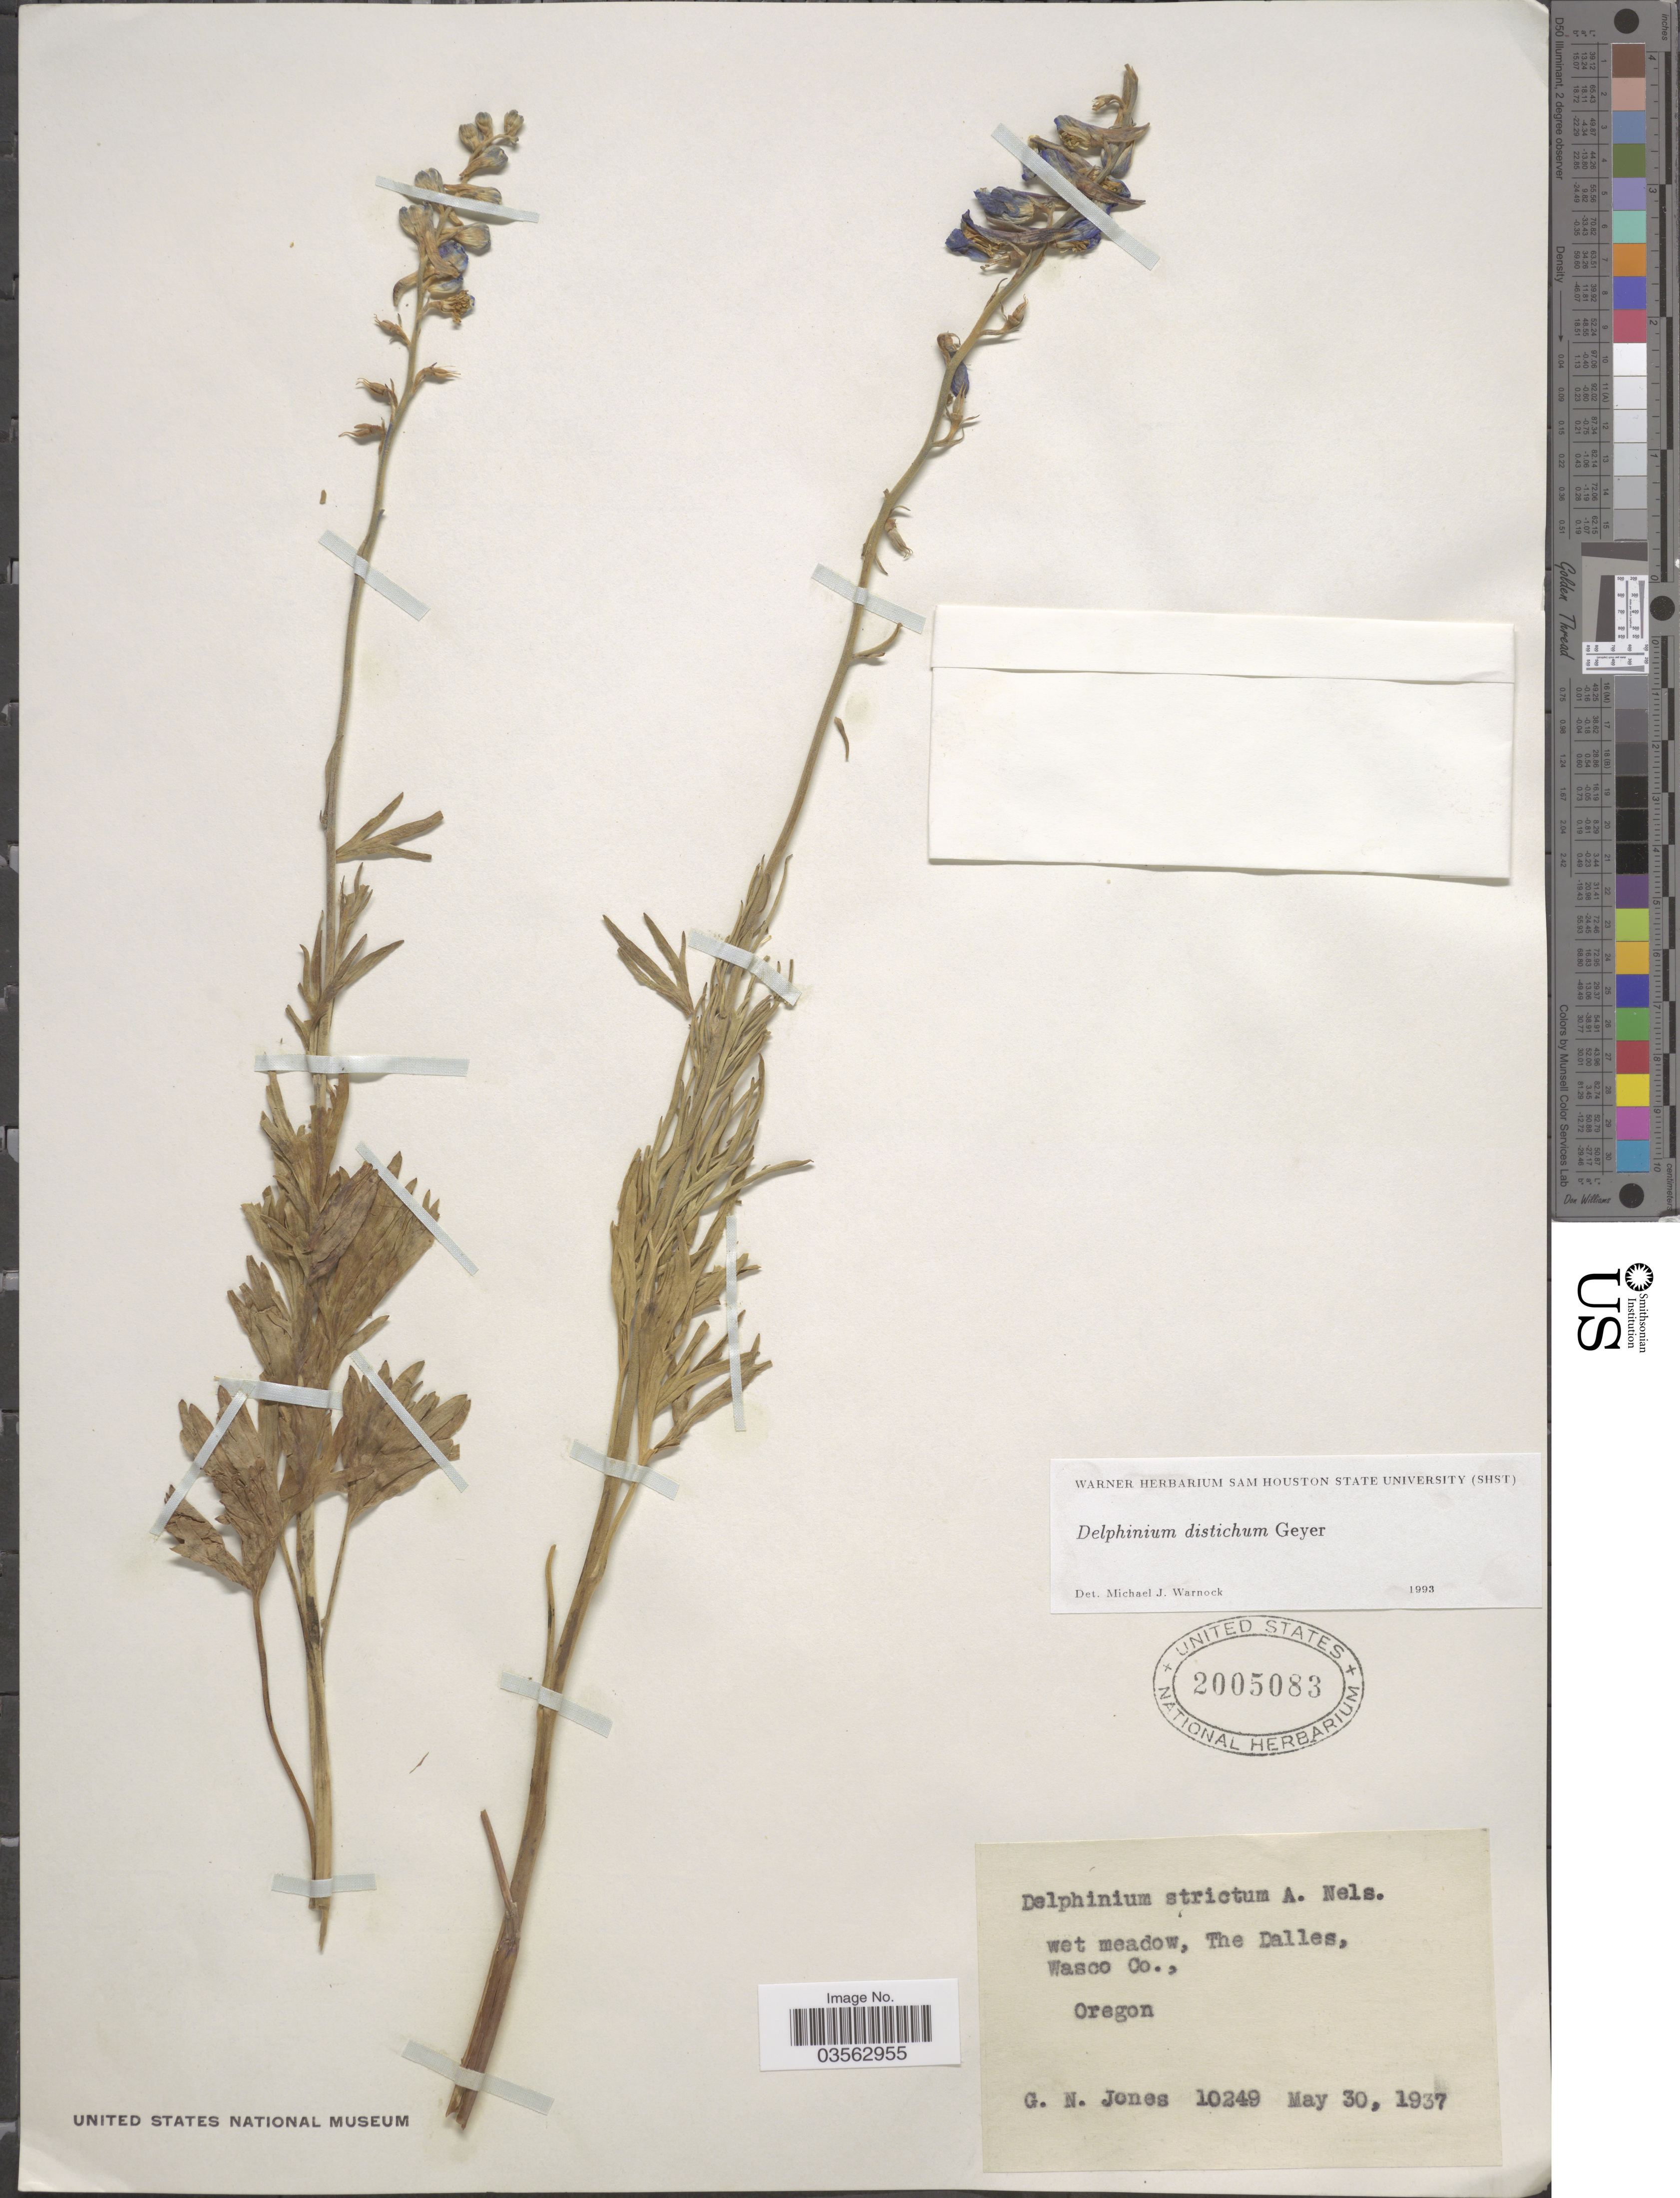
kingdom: Plantae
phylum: Tracheophyta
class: Magnoliopsida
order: Ranunculales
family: Ranunculaceae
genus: Delphinium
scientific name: Delphinium distichum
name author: Geyer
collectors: G. N. Jones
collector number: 10249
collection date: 1937-05-30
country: United States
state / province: Oregon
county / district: Wasco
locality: The Dalles, Wasco Co.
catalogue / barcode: US 2005083